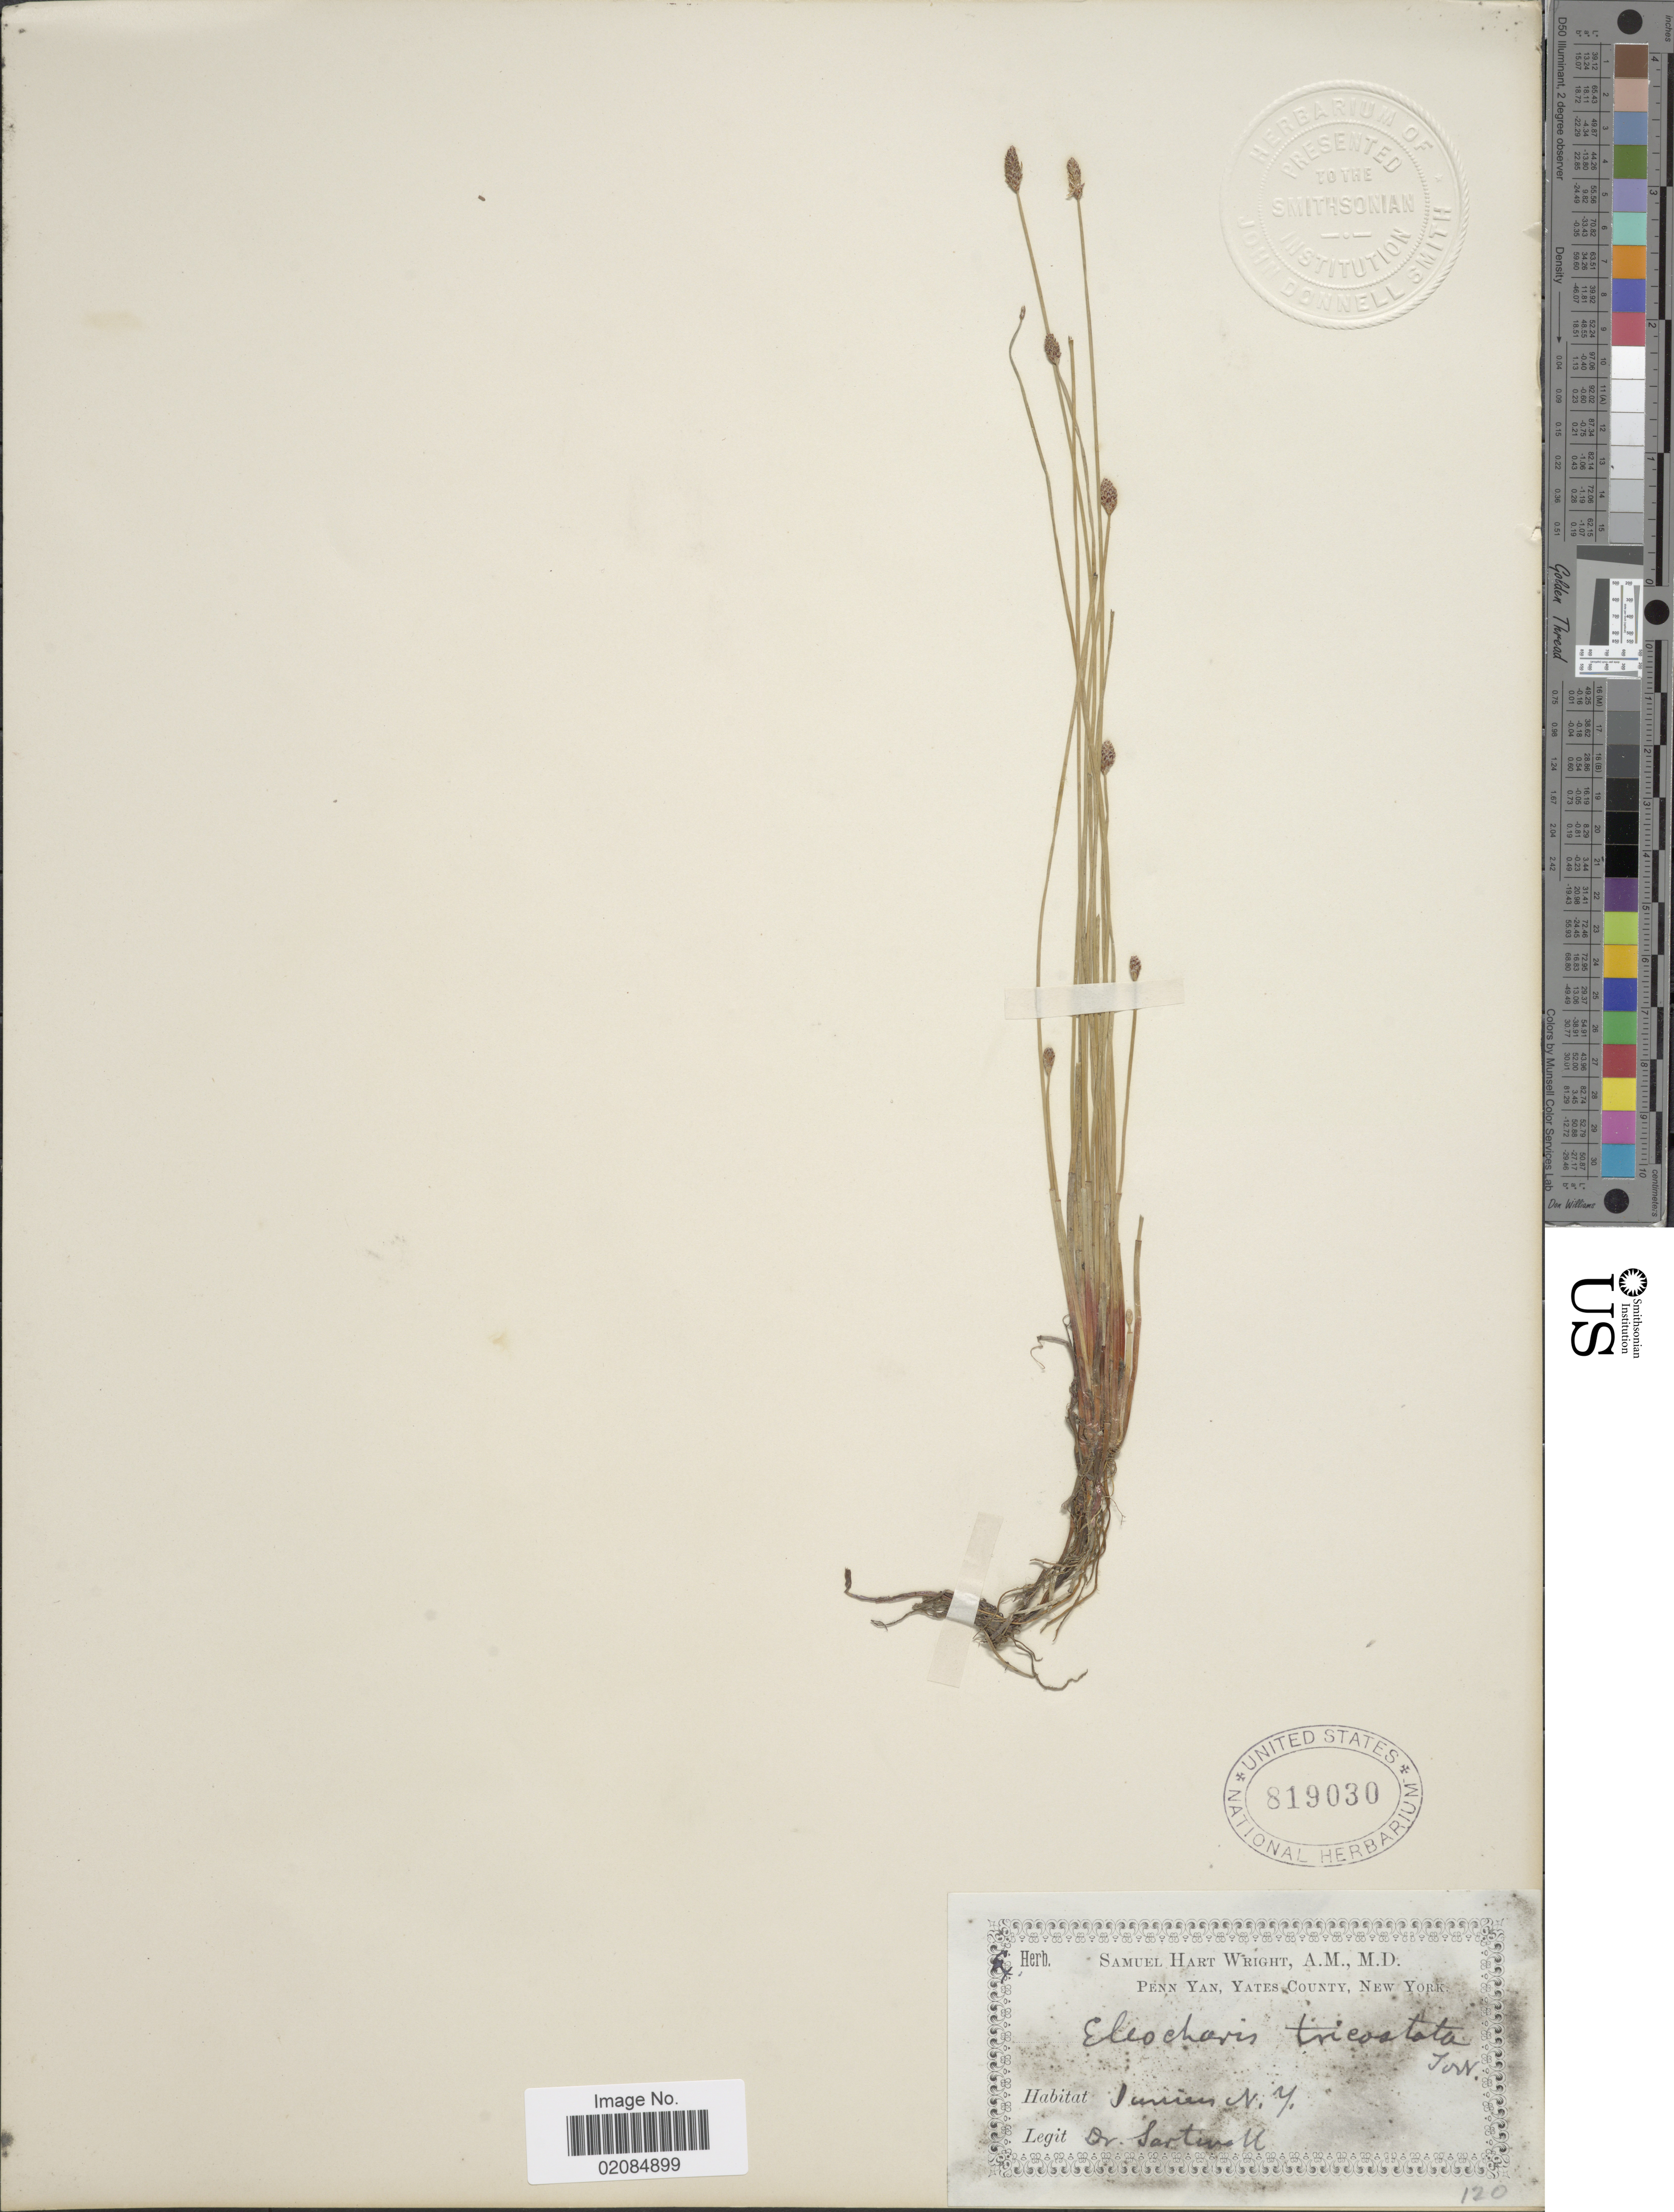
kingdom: Plantae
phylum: Tracheophyta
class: Liliopsida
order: Poales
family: Cyperaceae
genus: Eleocharis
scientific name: Eleocharis tricostata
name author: Torr.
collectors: Sartwell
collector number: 120?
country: United States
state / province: New York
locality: Junien [interpreted] N.Y.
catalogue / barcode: US 819030